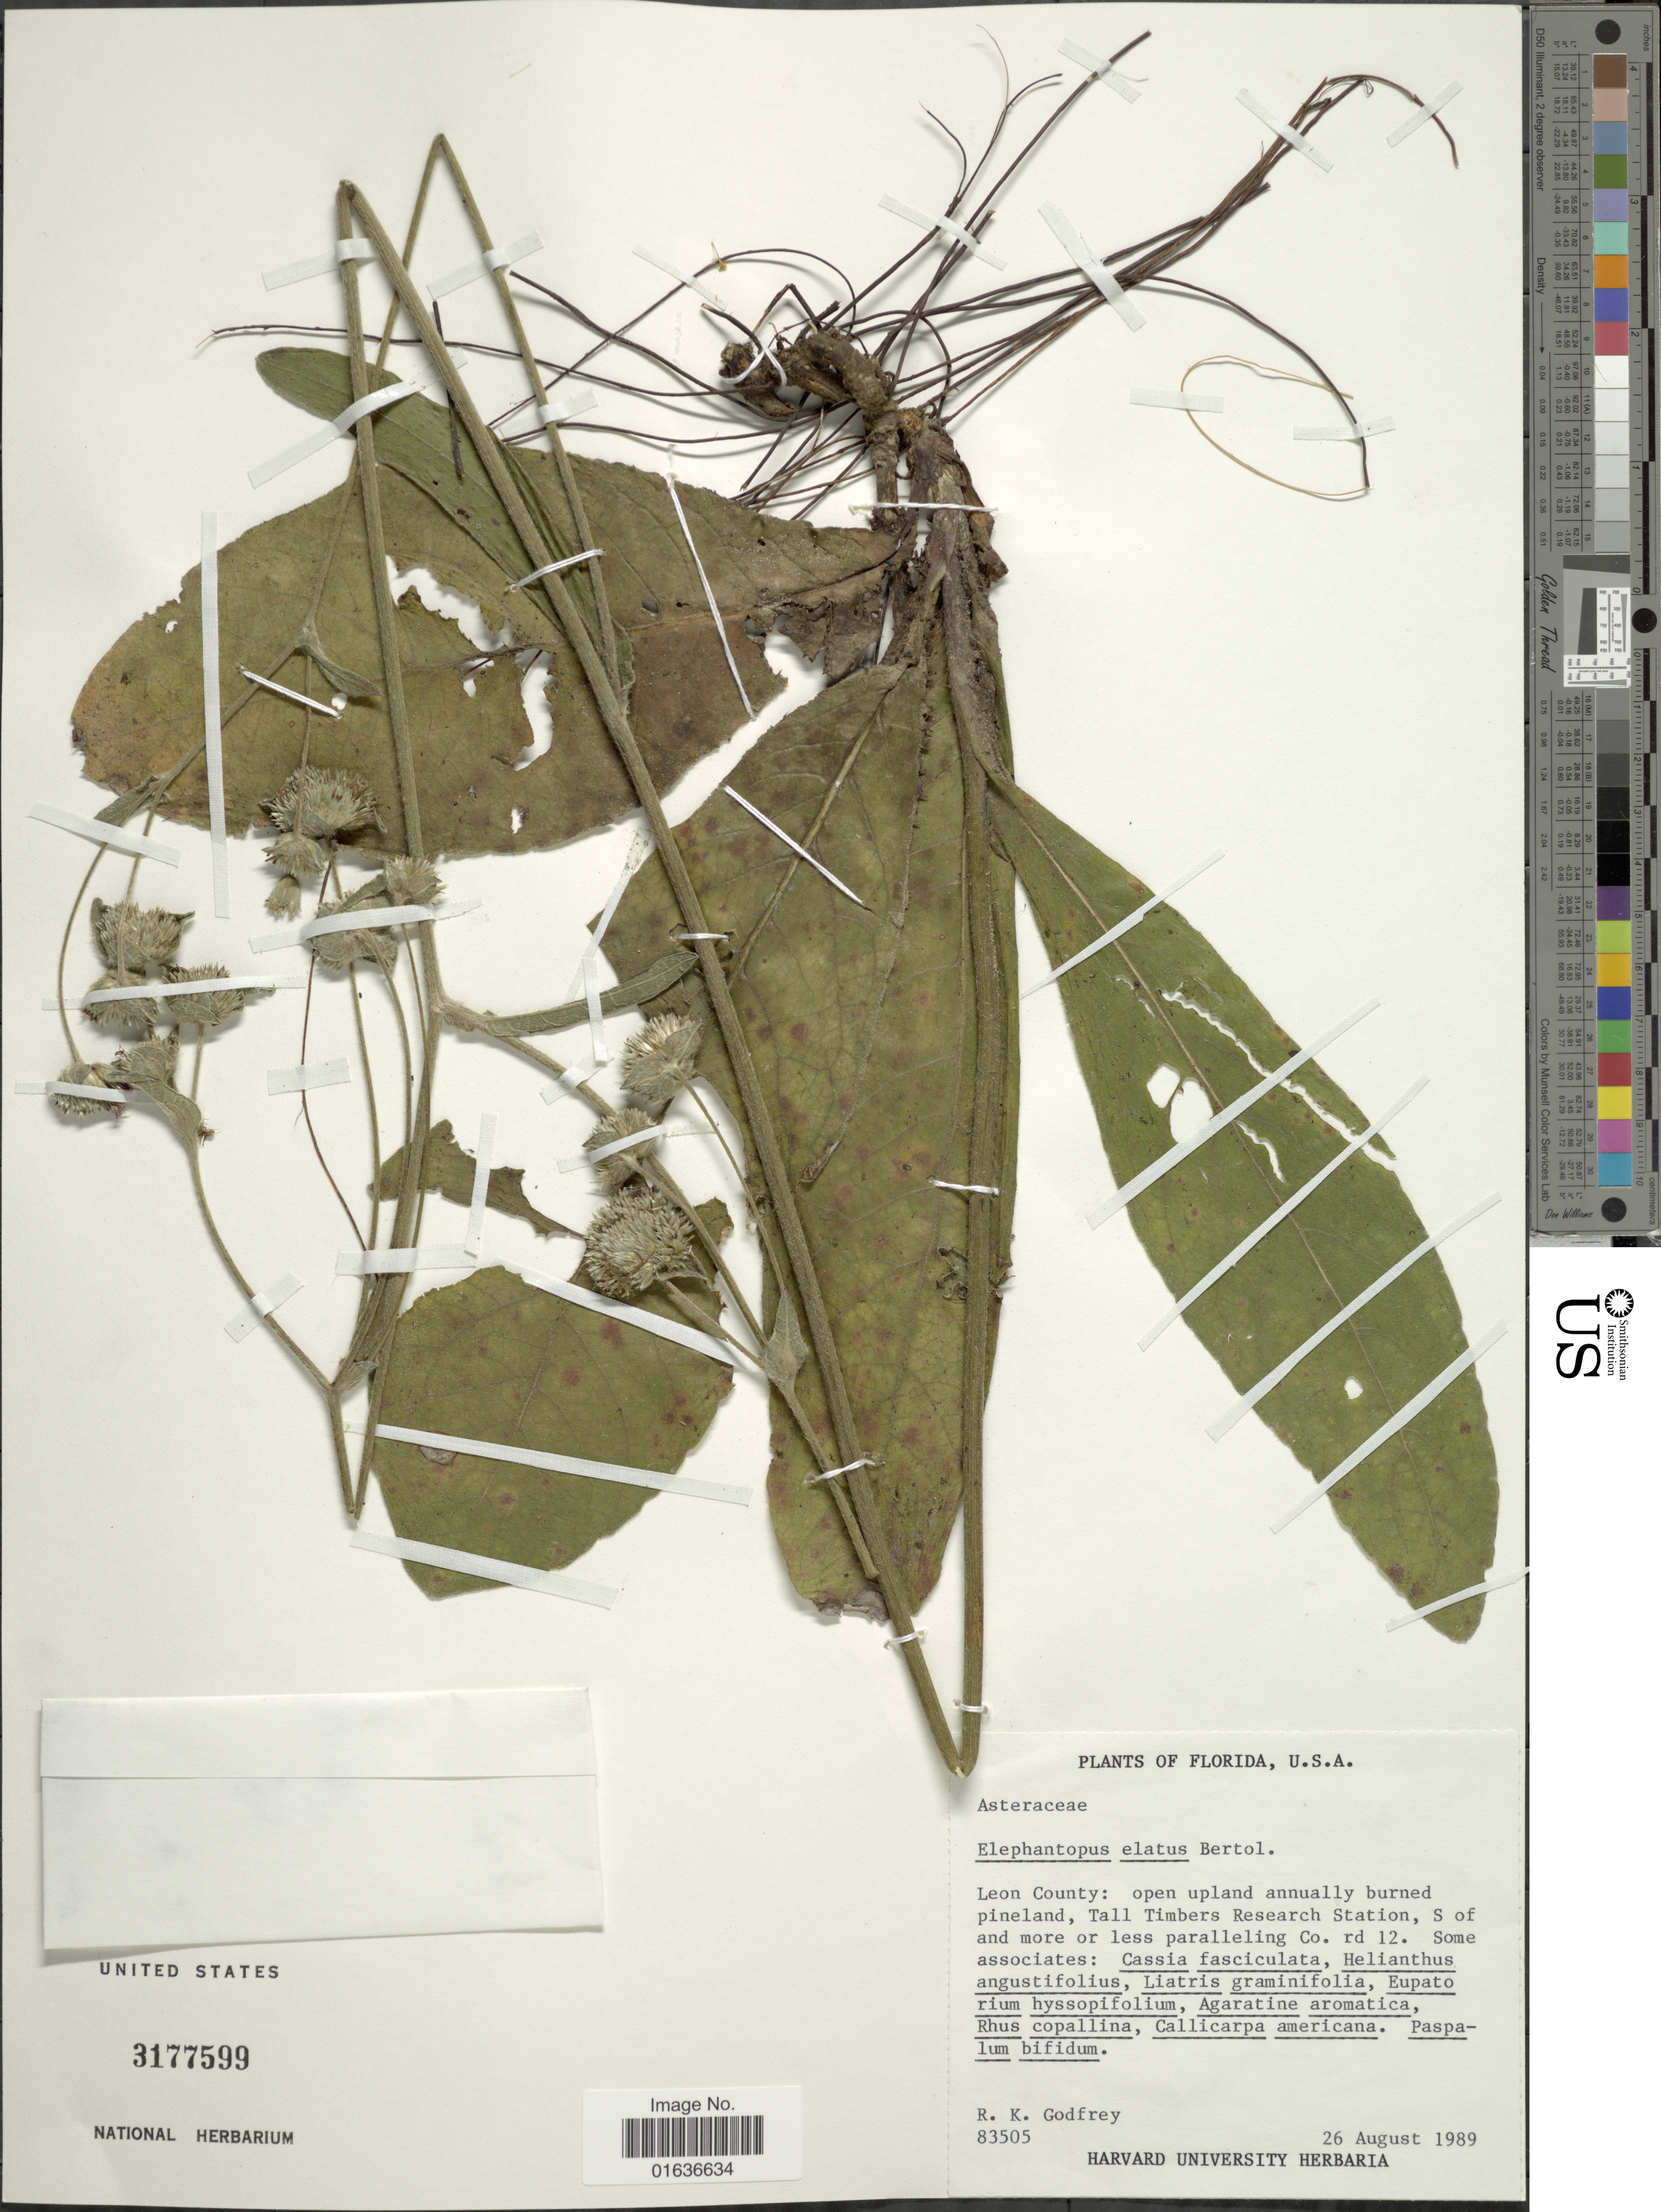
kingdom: Plantae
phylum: Tracheophyta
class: Magnoliopsida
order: Asterales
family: Asteraceae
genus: Elephantopus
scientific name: Elephantopus elatus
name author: Bertol.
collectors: R. K. Godfrey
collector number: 83505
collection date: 1989-08-26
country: United States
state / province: Florida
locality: Leon County: open upland annually burned pineland, Tall Timbers Research Station, S of and more or less paralleling Co. rd. 12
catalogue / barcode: US 3177599